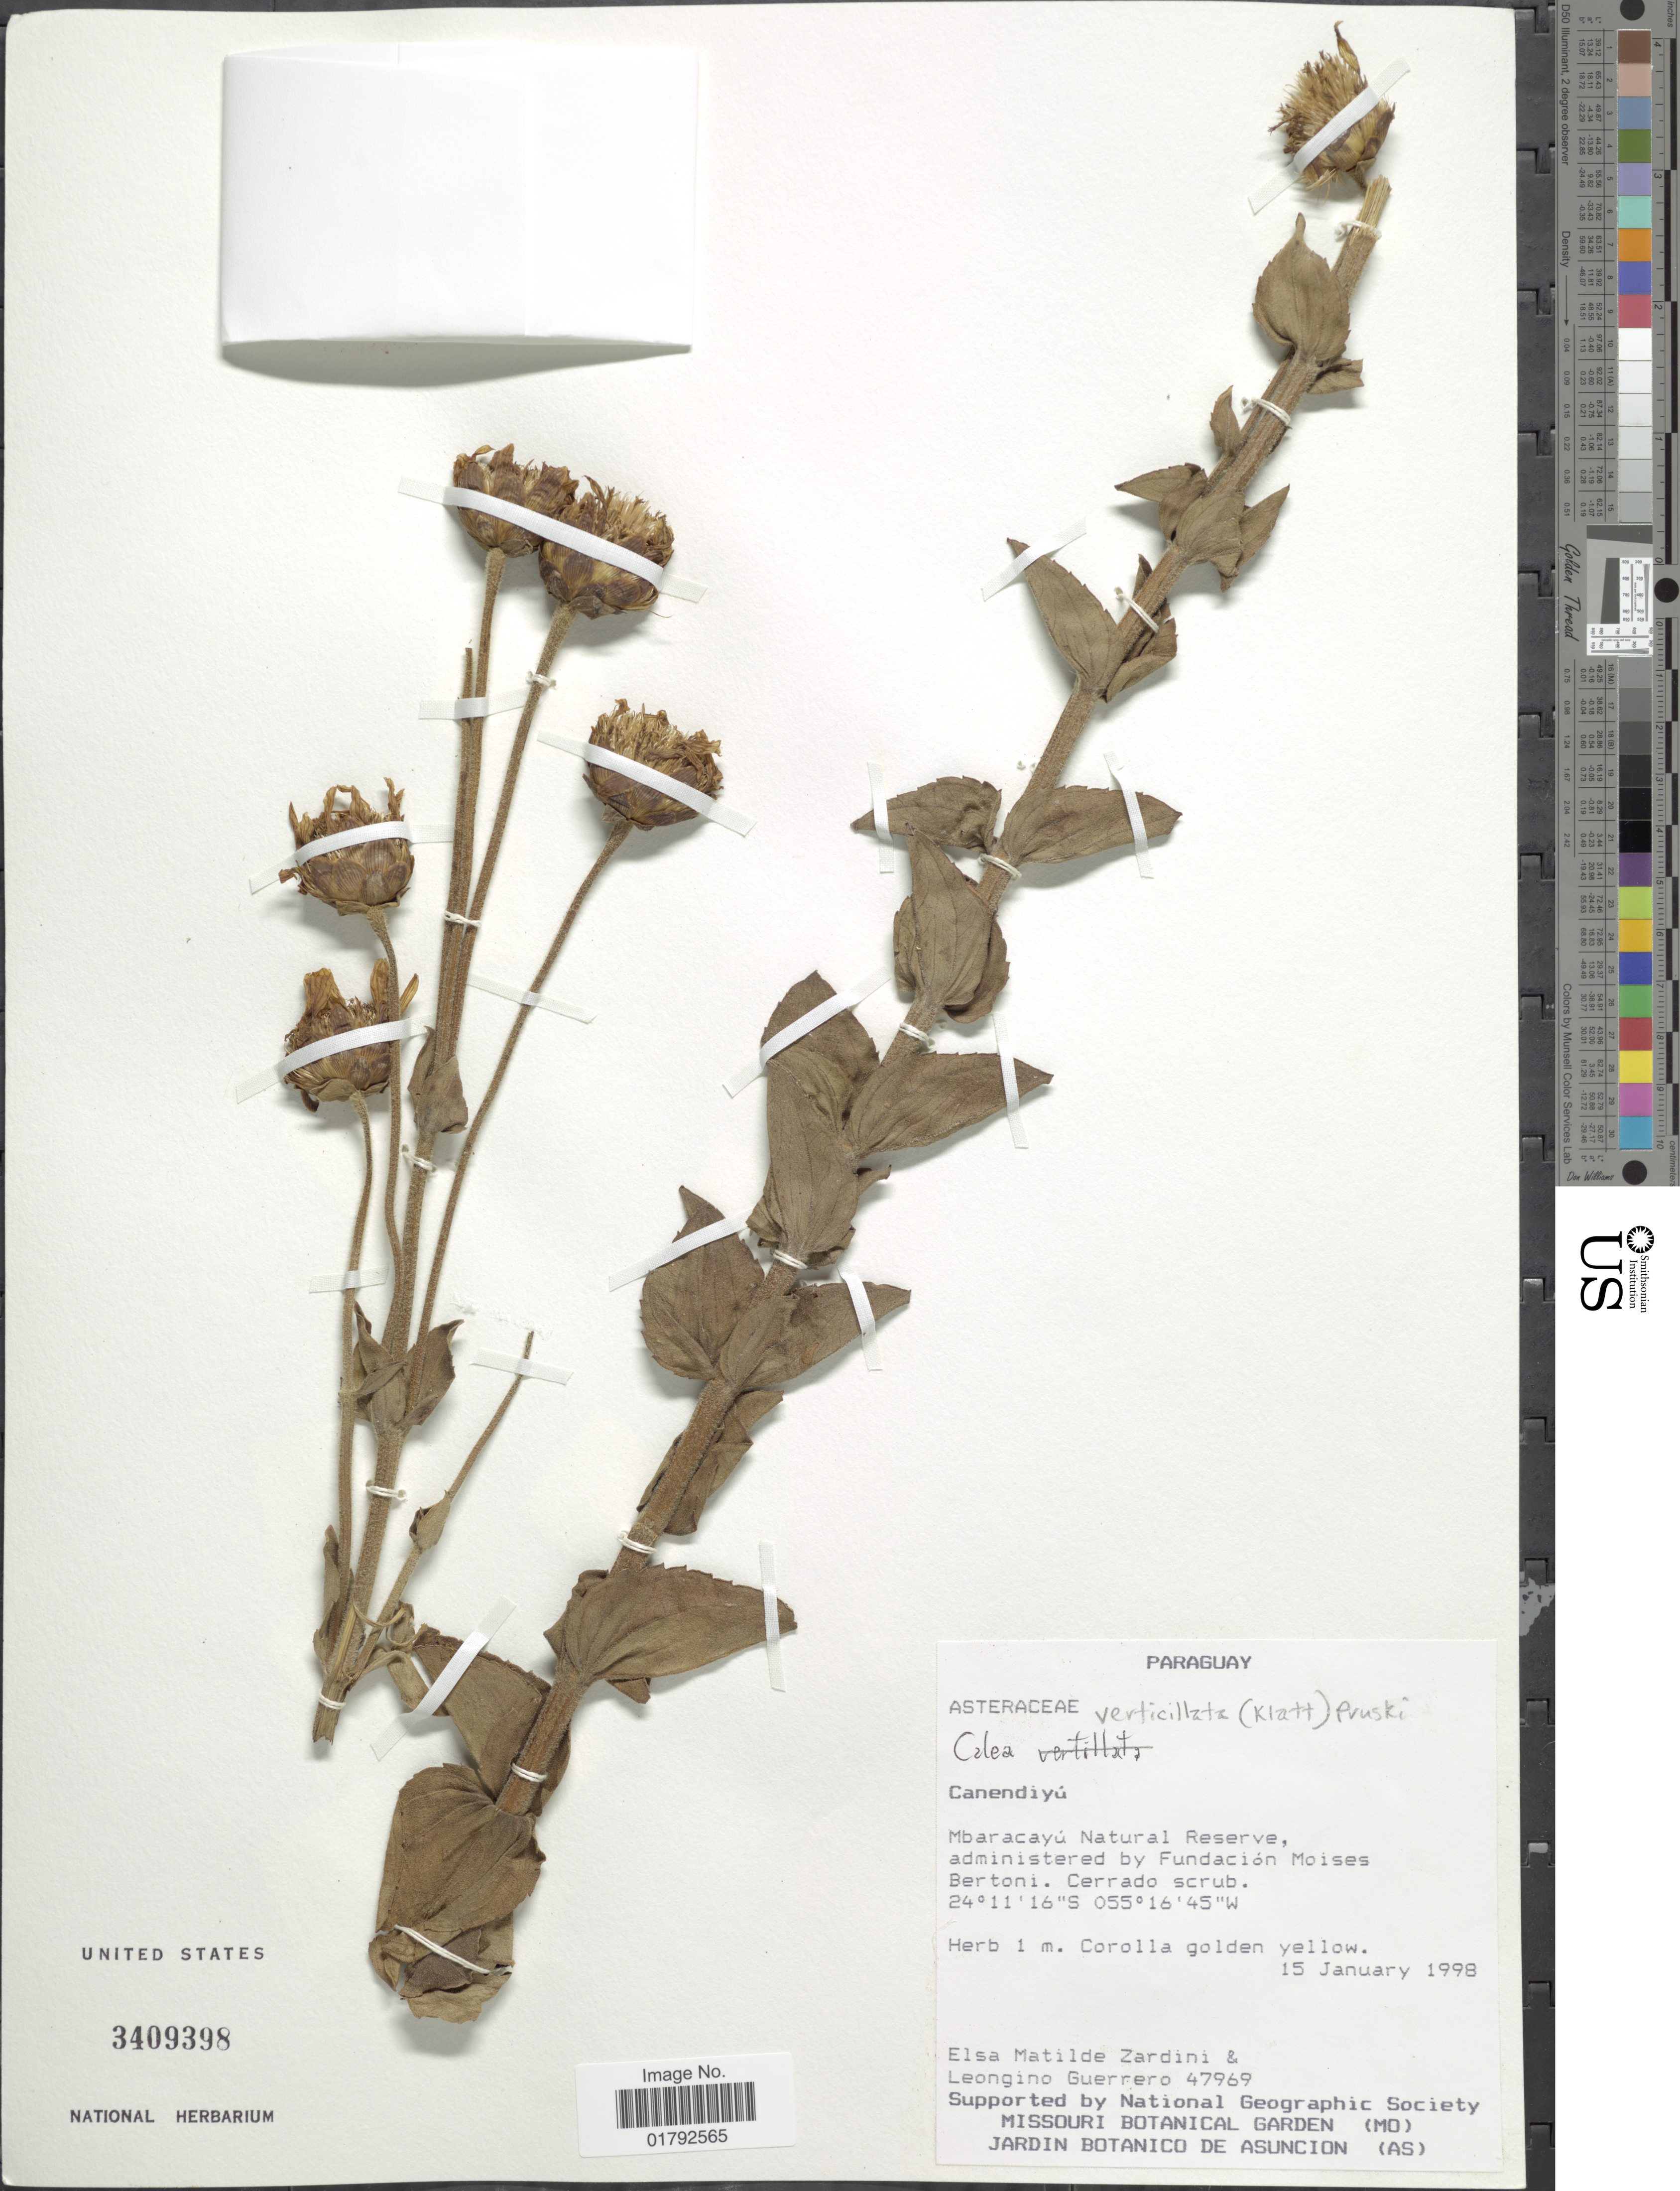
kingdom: Plantae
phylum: Tracheophyta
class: Magnoliopsida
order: Asterales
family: Asteraceae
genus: Calea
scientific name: Calea verticillata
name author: (Klatt) Pruski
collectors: E. M. Zardini & L. Guerrero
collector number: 47969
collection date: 1998-01-15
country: Paraguay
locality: Canendiyu, Mbaracayu Natural Reserve Forest, administered by Fundacion Moises Bertoni.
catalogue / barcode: US 3409398